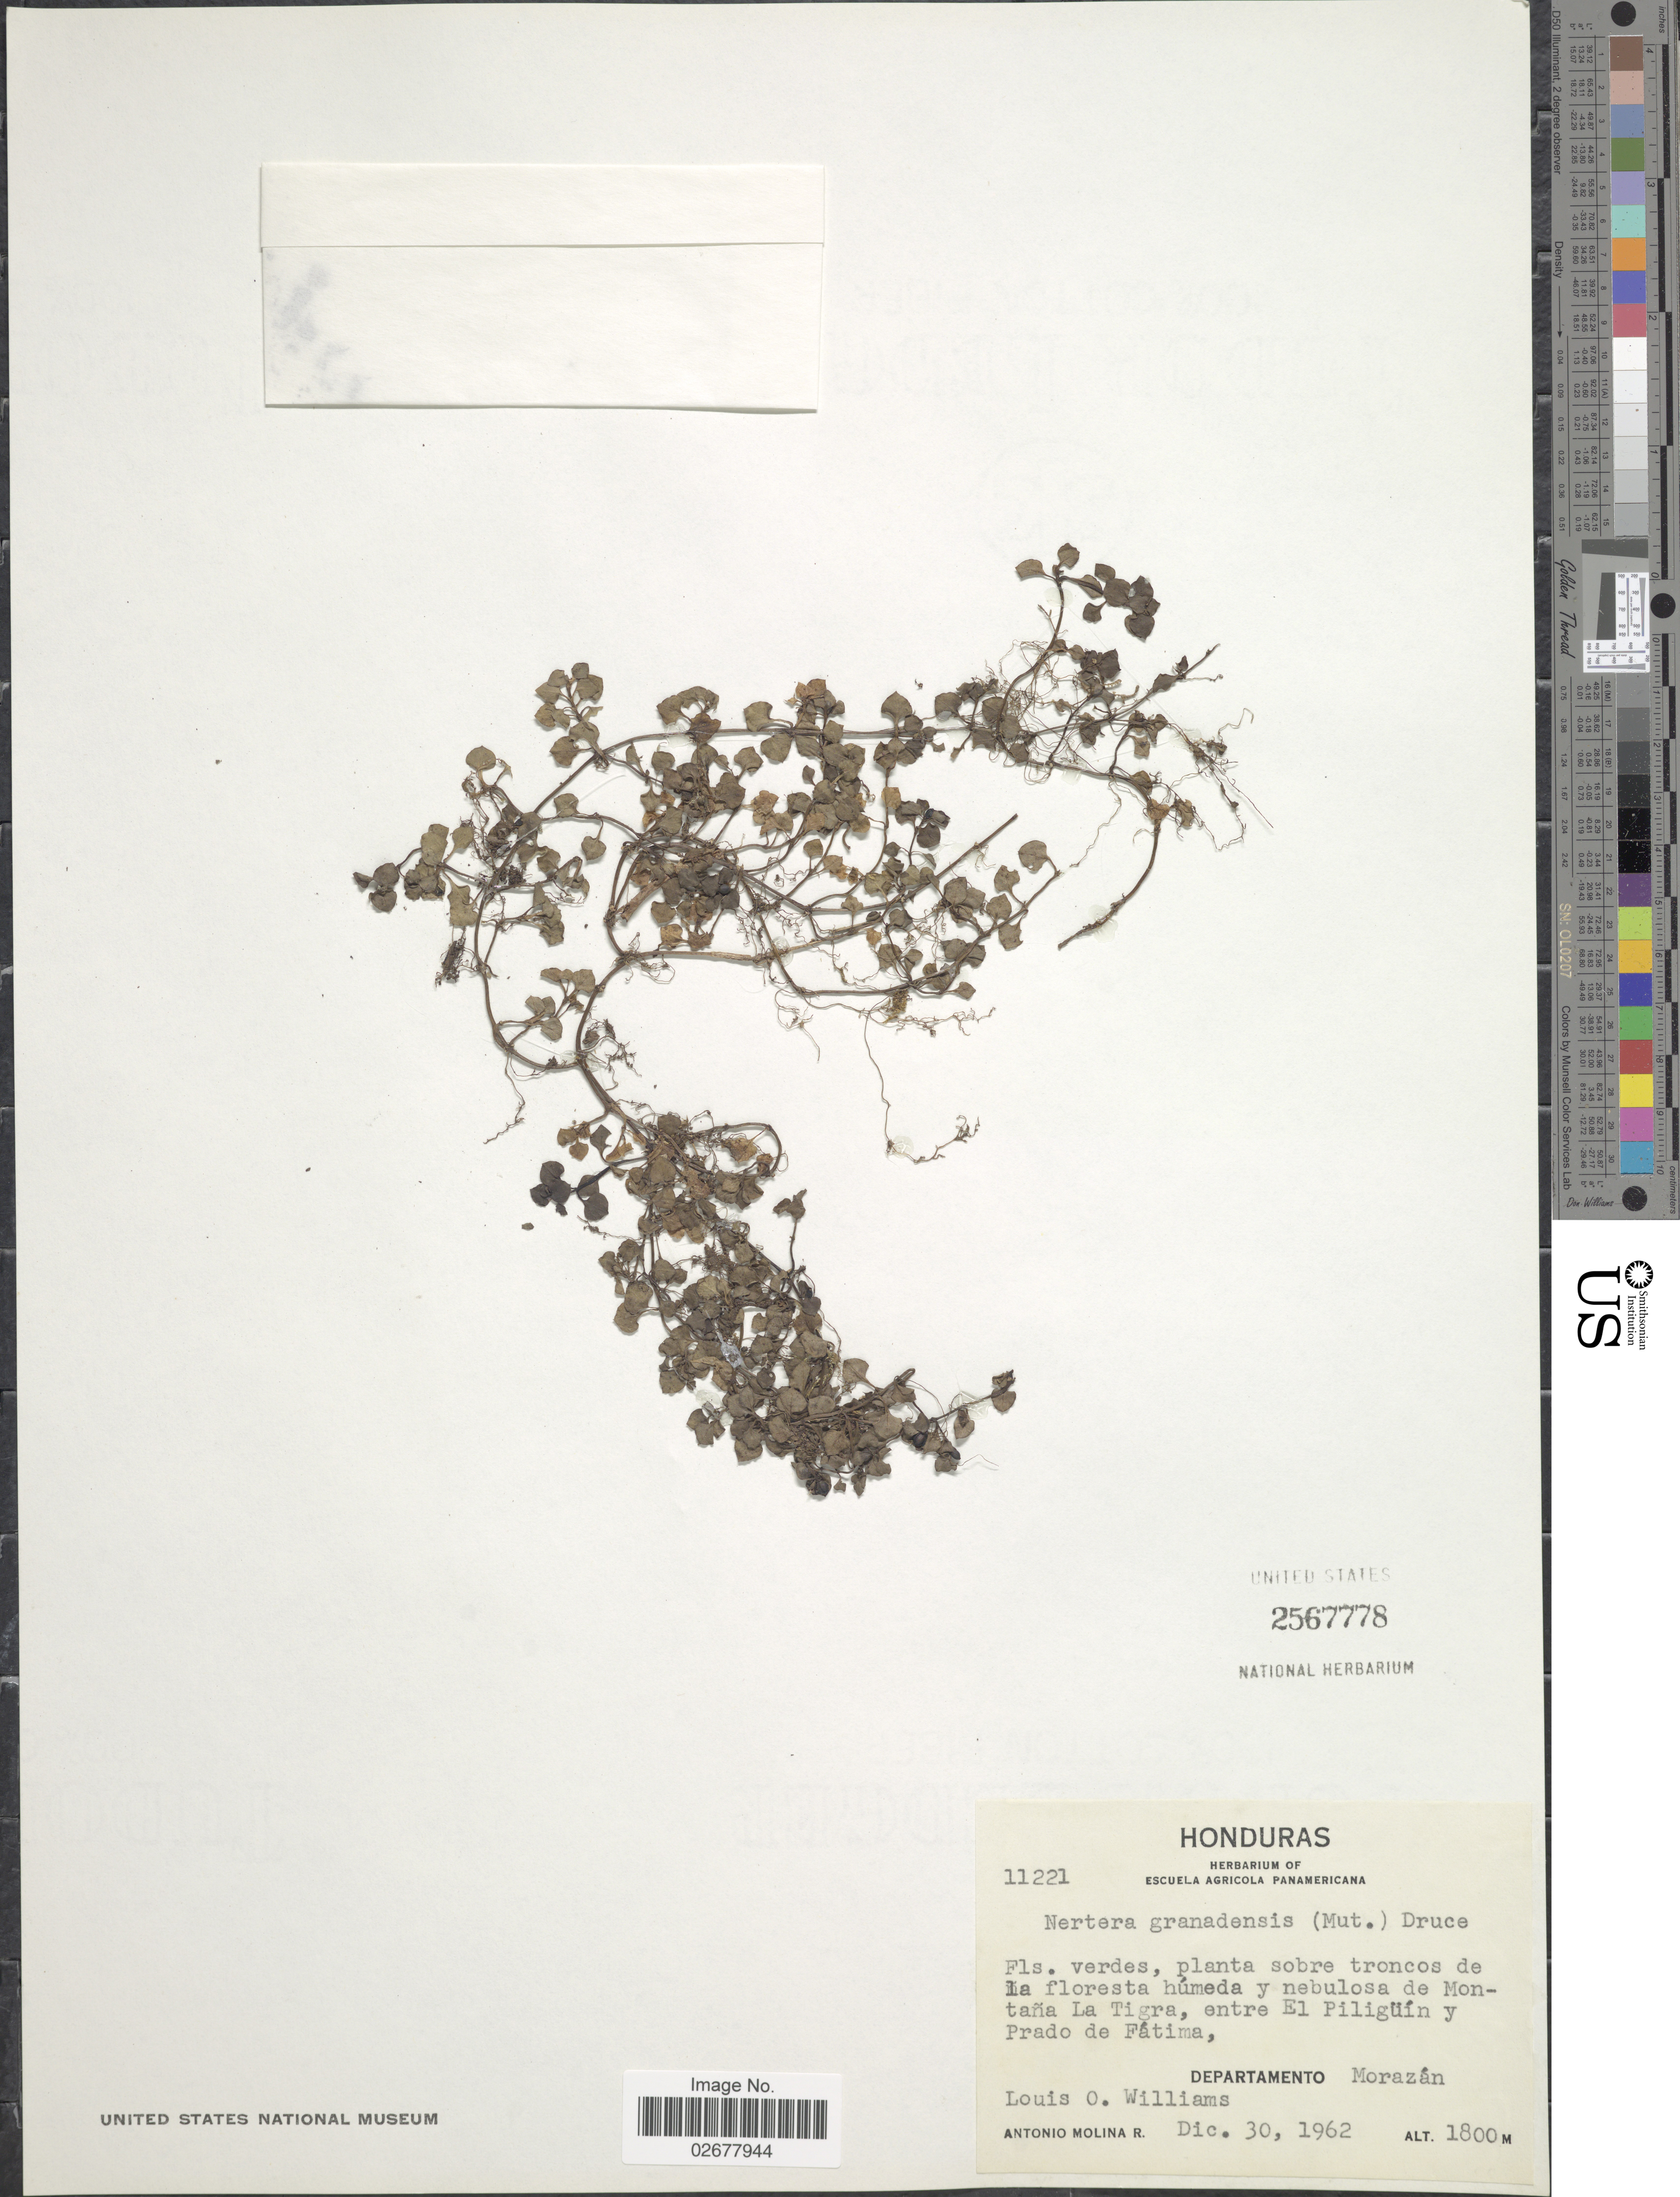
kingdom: Plantae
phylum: Tracheophyta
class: Magnoliopsida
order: Gentianales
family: Rubiaceae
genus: Nertera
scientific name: Nertera depressa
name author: Banks & Sol. ex Gaertn.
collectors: L. O. Williams & A. Molina R.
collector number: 11221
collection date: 1962-12-30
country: Honduras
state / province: Fco. Morazán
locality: Planta sobre troncos de la floresta húmeda y nebulosa de Montaña La Tigre, entre El Piligüín y Prado de Fátima, Departamento Morazán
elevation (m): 1800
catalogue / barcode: US 2567778